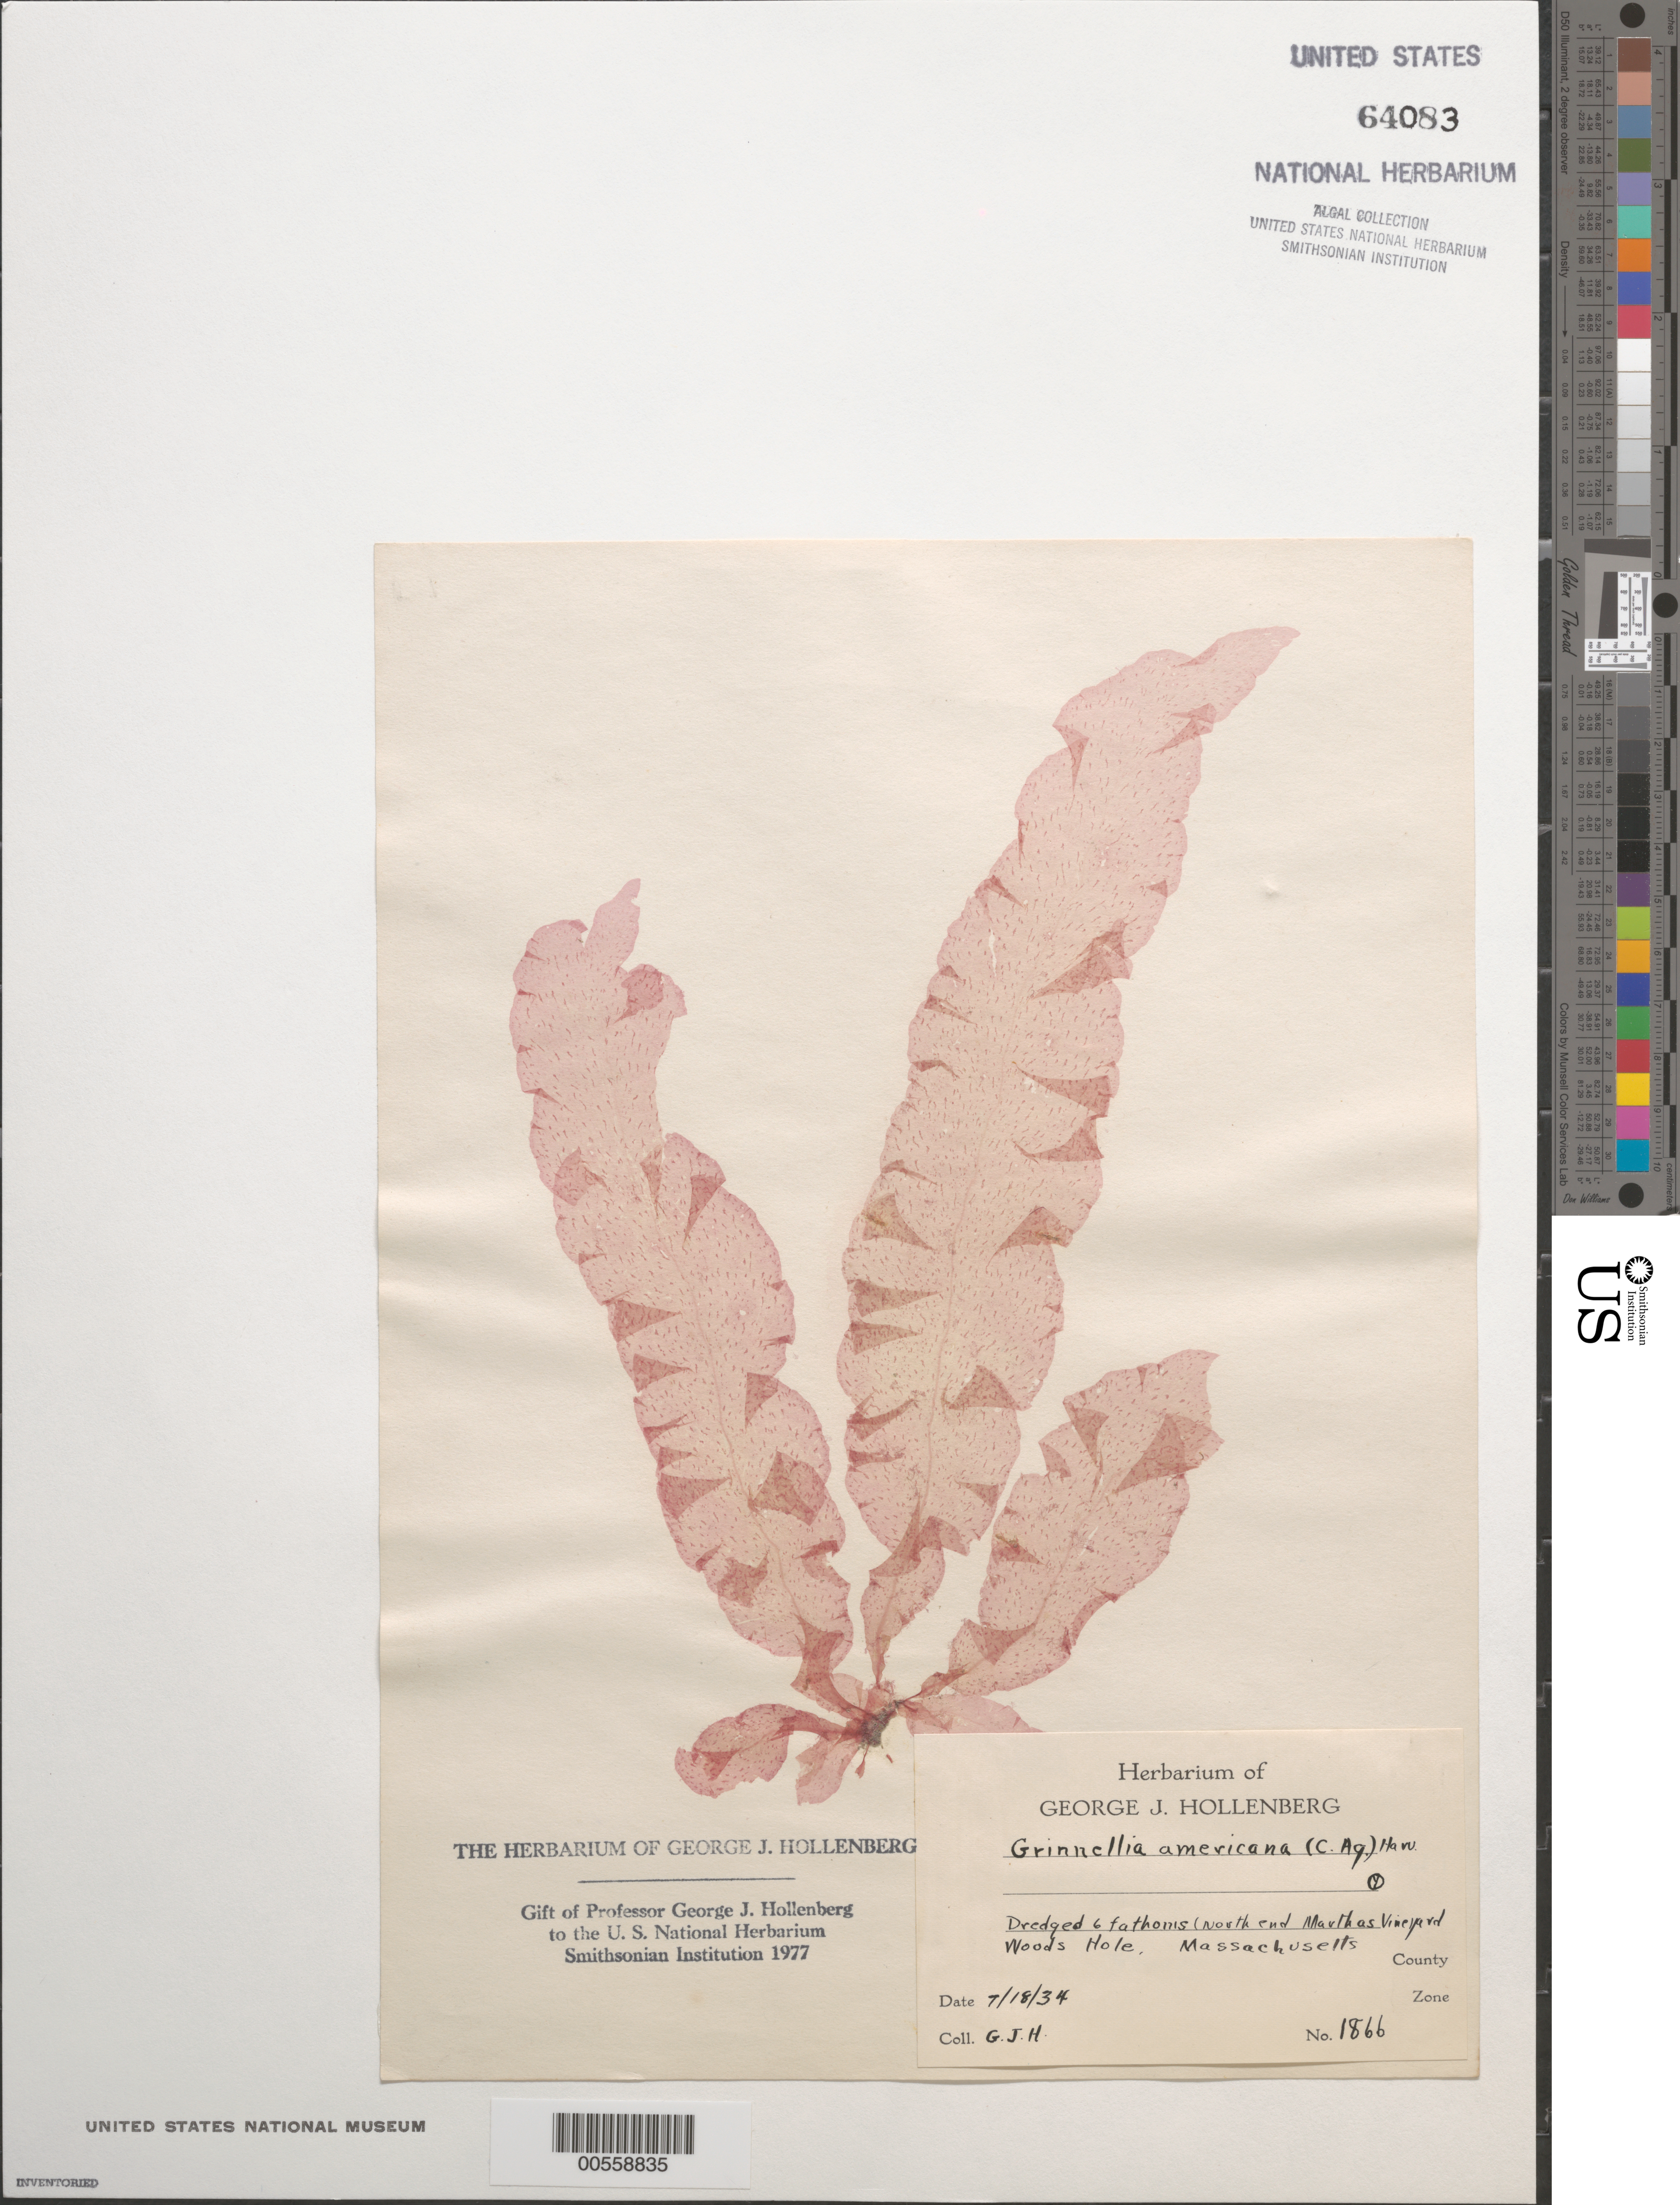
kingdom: Plantae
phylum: Rhodophyta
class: Florideophyceae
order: Ceramiales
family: Delesseriaceae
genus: Grinnellia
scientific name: Grinnellia americana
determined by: Hollenberg, George J.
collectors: G. Hollenberg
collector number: GJH 1866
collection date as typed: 18 Jul 1934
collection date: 1934-07-18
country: United States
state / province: Massachusetts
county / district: Dukes County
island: Martha's Vineyard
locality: North end of island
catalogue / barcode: US 64083